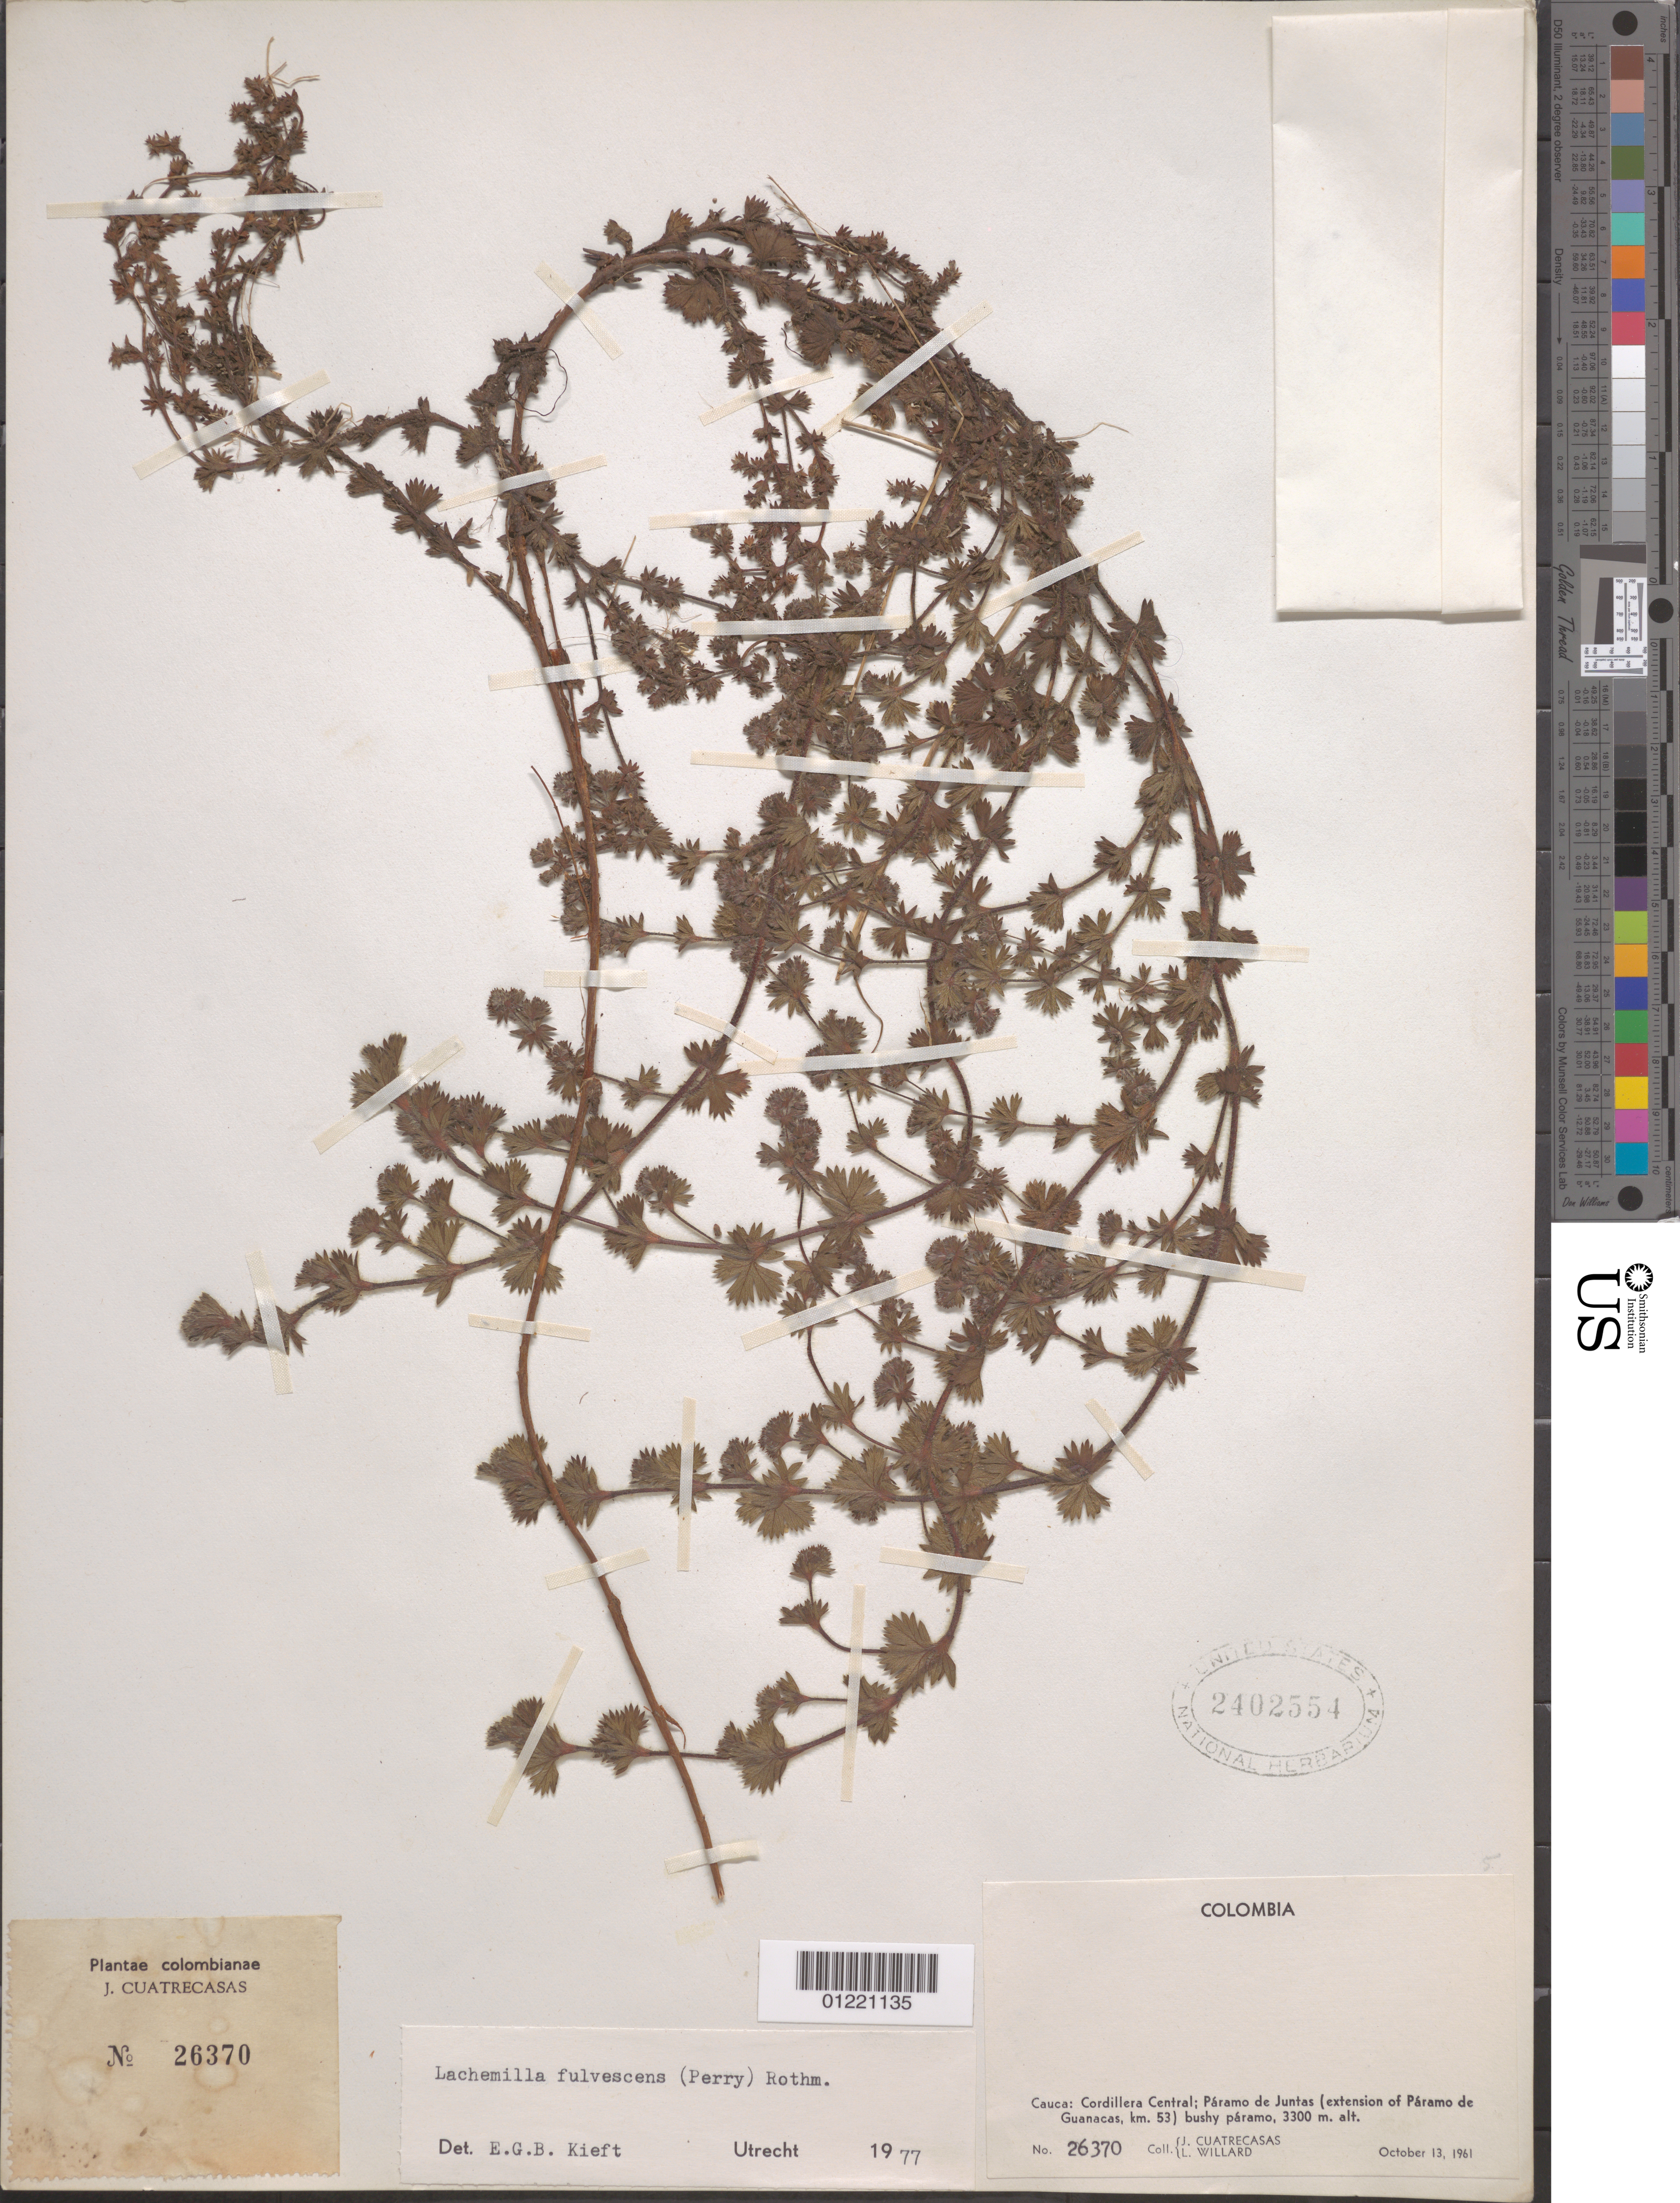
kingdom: Plantae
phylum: Tracheophyta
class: Magnoliopsida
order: Rosales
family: Rosaceae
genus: Lachemilla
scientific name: Lachemilla fulvescens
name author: (L.M. Perry) Rothm.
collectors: J. Cuatrecasas & L. Willard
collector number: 26370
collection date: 1961-10-13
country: Colombia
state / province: Cauca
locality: Cordillera Central: Paramo de Juntas (extension of Paramo de Guanacas, km. 53)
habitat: bushy paramo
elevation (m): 3300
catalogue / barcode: US 2402554